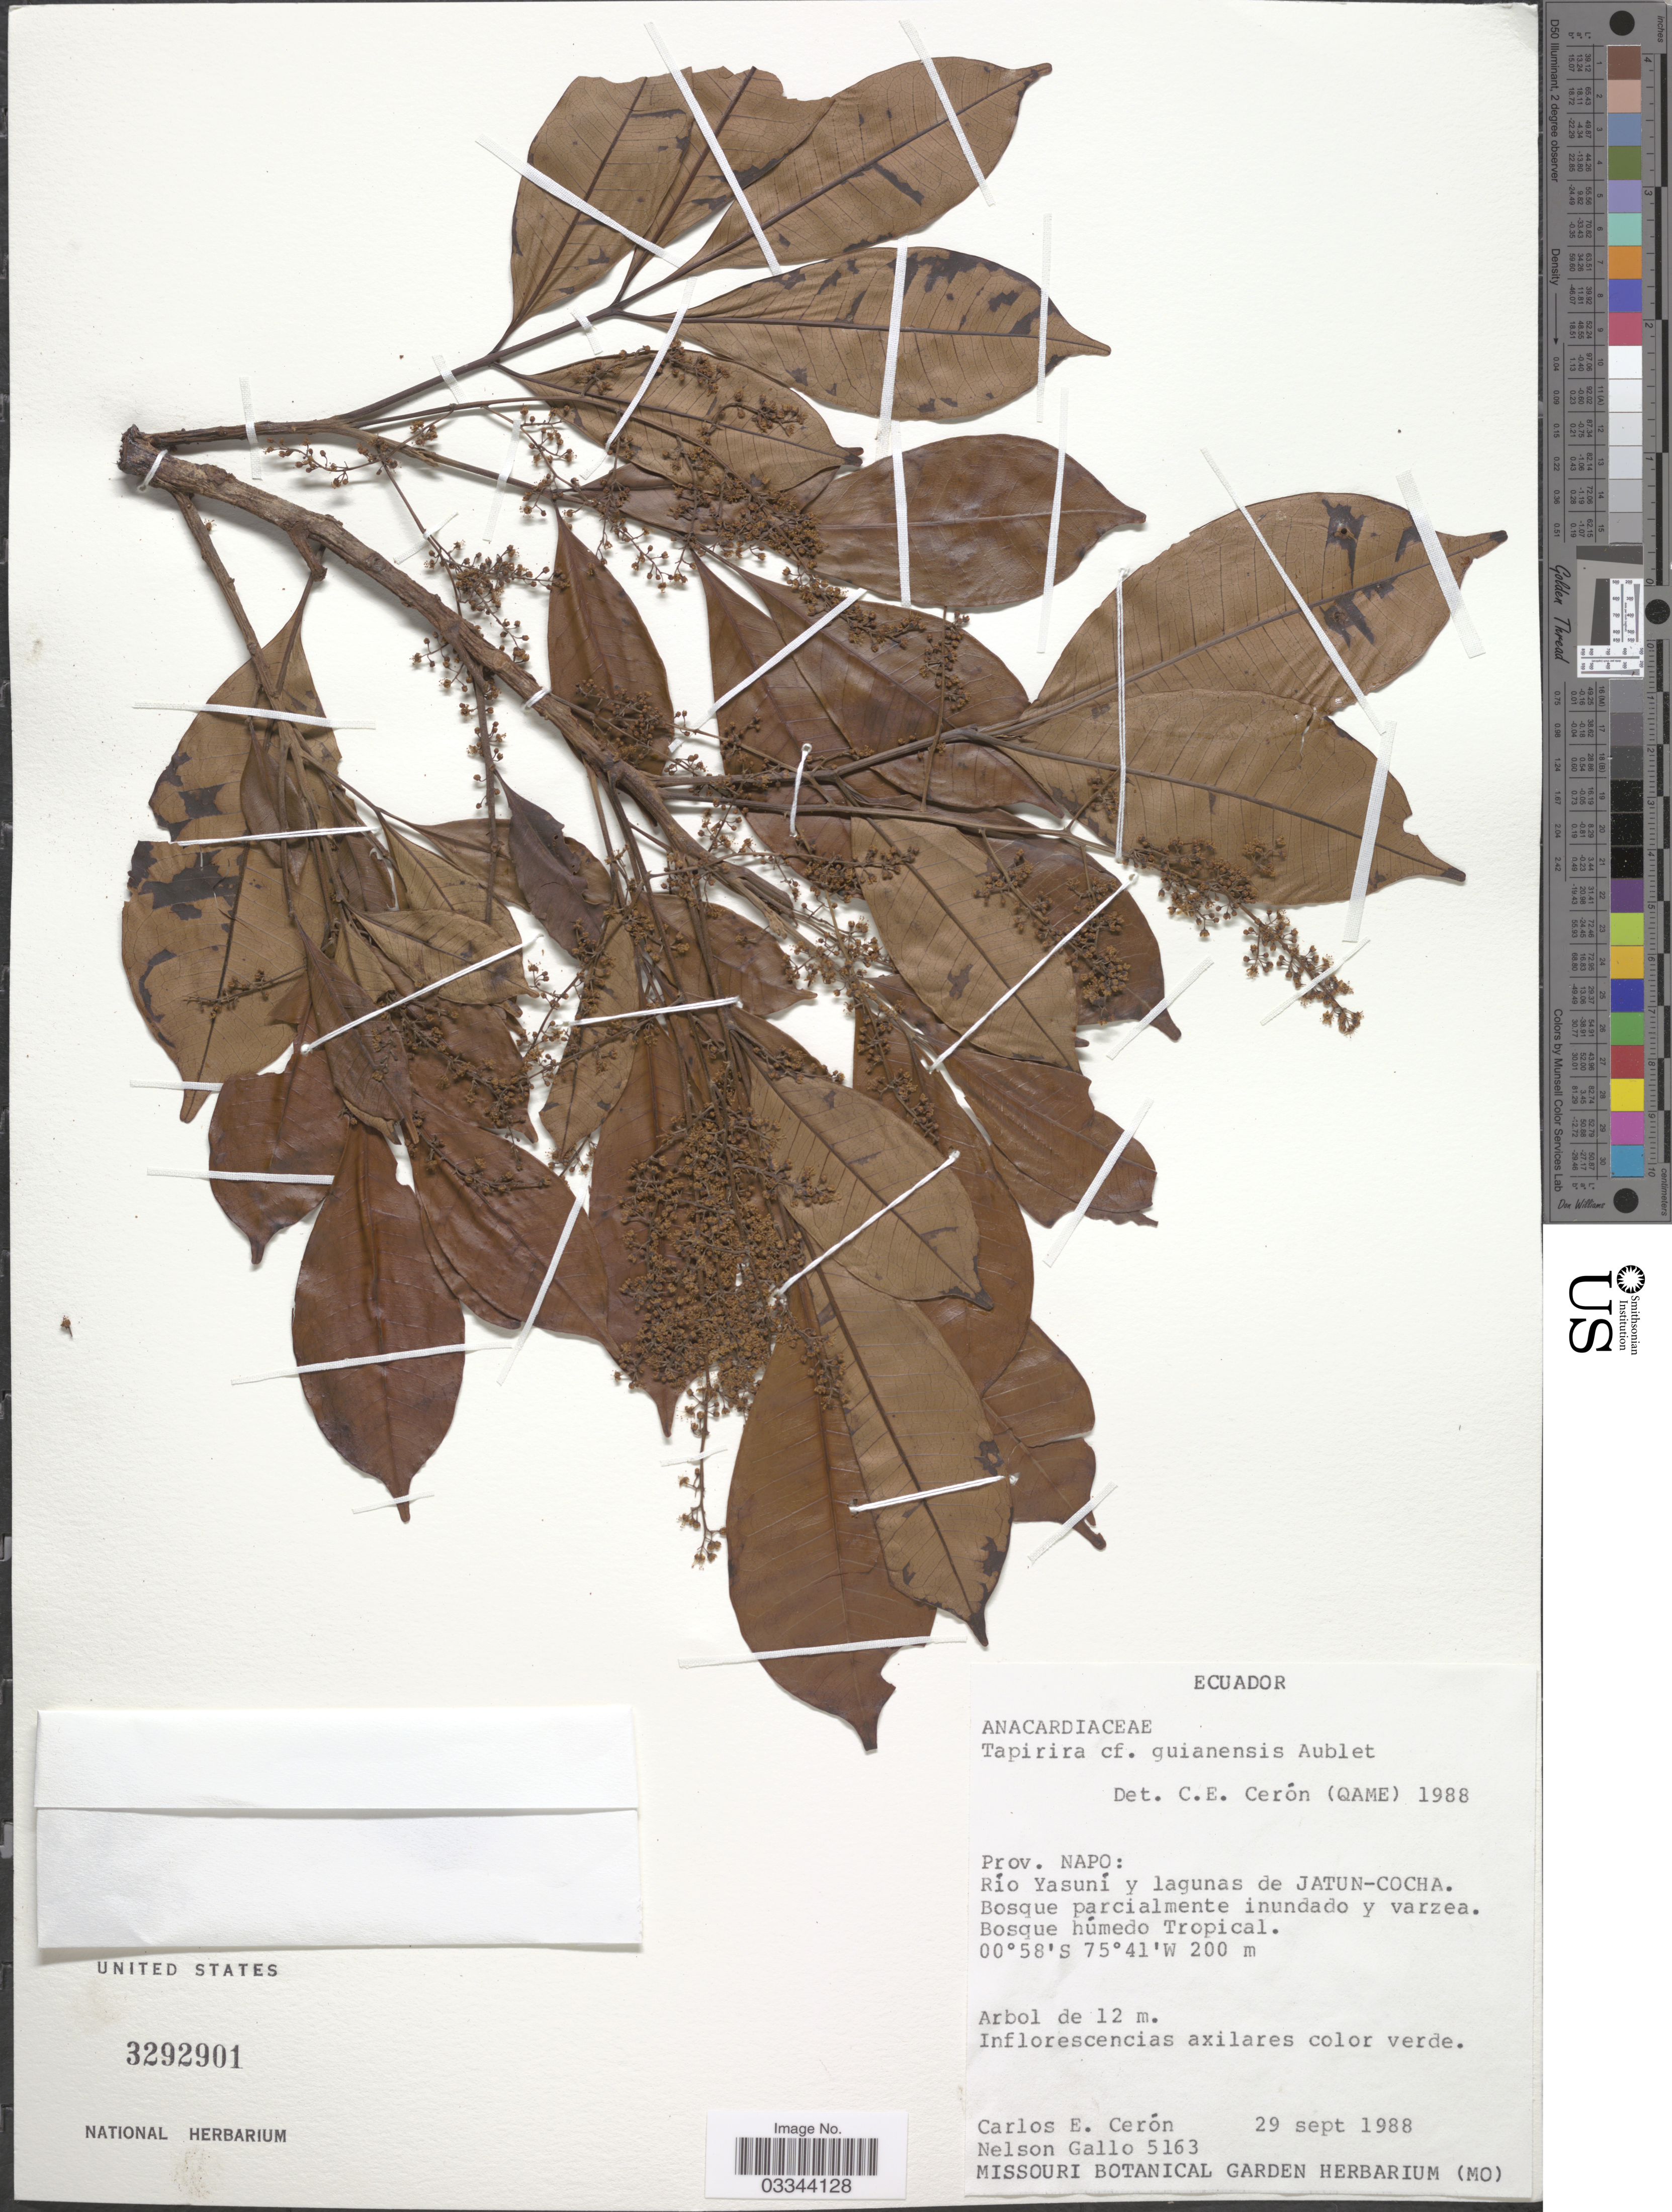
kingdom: Plantae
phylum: Tracheophyta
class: Magnoliopsida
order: Sapindales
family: Anacardiaceae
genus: Tapirira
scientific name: Tapirira guianensis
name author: Aubl.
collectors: C. E. Cerón M. & N. Gallo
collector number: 5163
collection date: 1988-09-29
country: Ecuador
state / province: Napo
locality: Río Yasuní y lagunas de Jatun-Cocha.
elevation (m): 200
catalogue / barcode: US 3292901